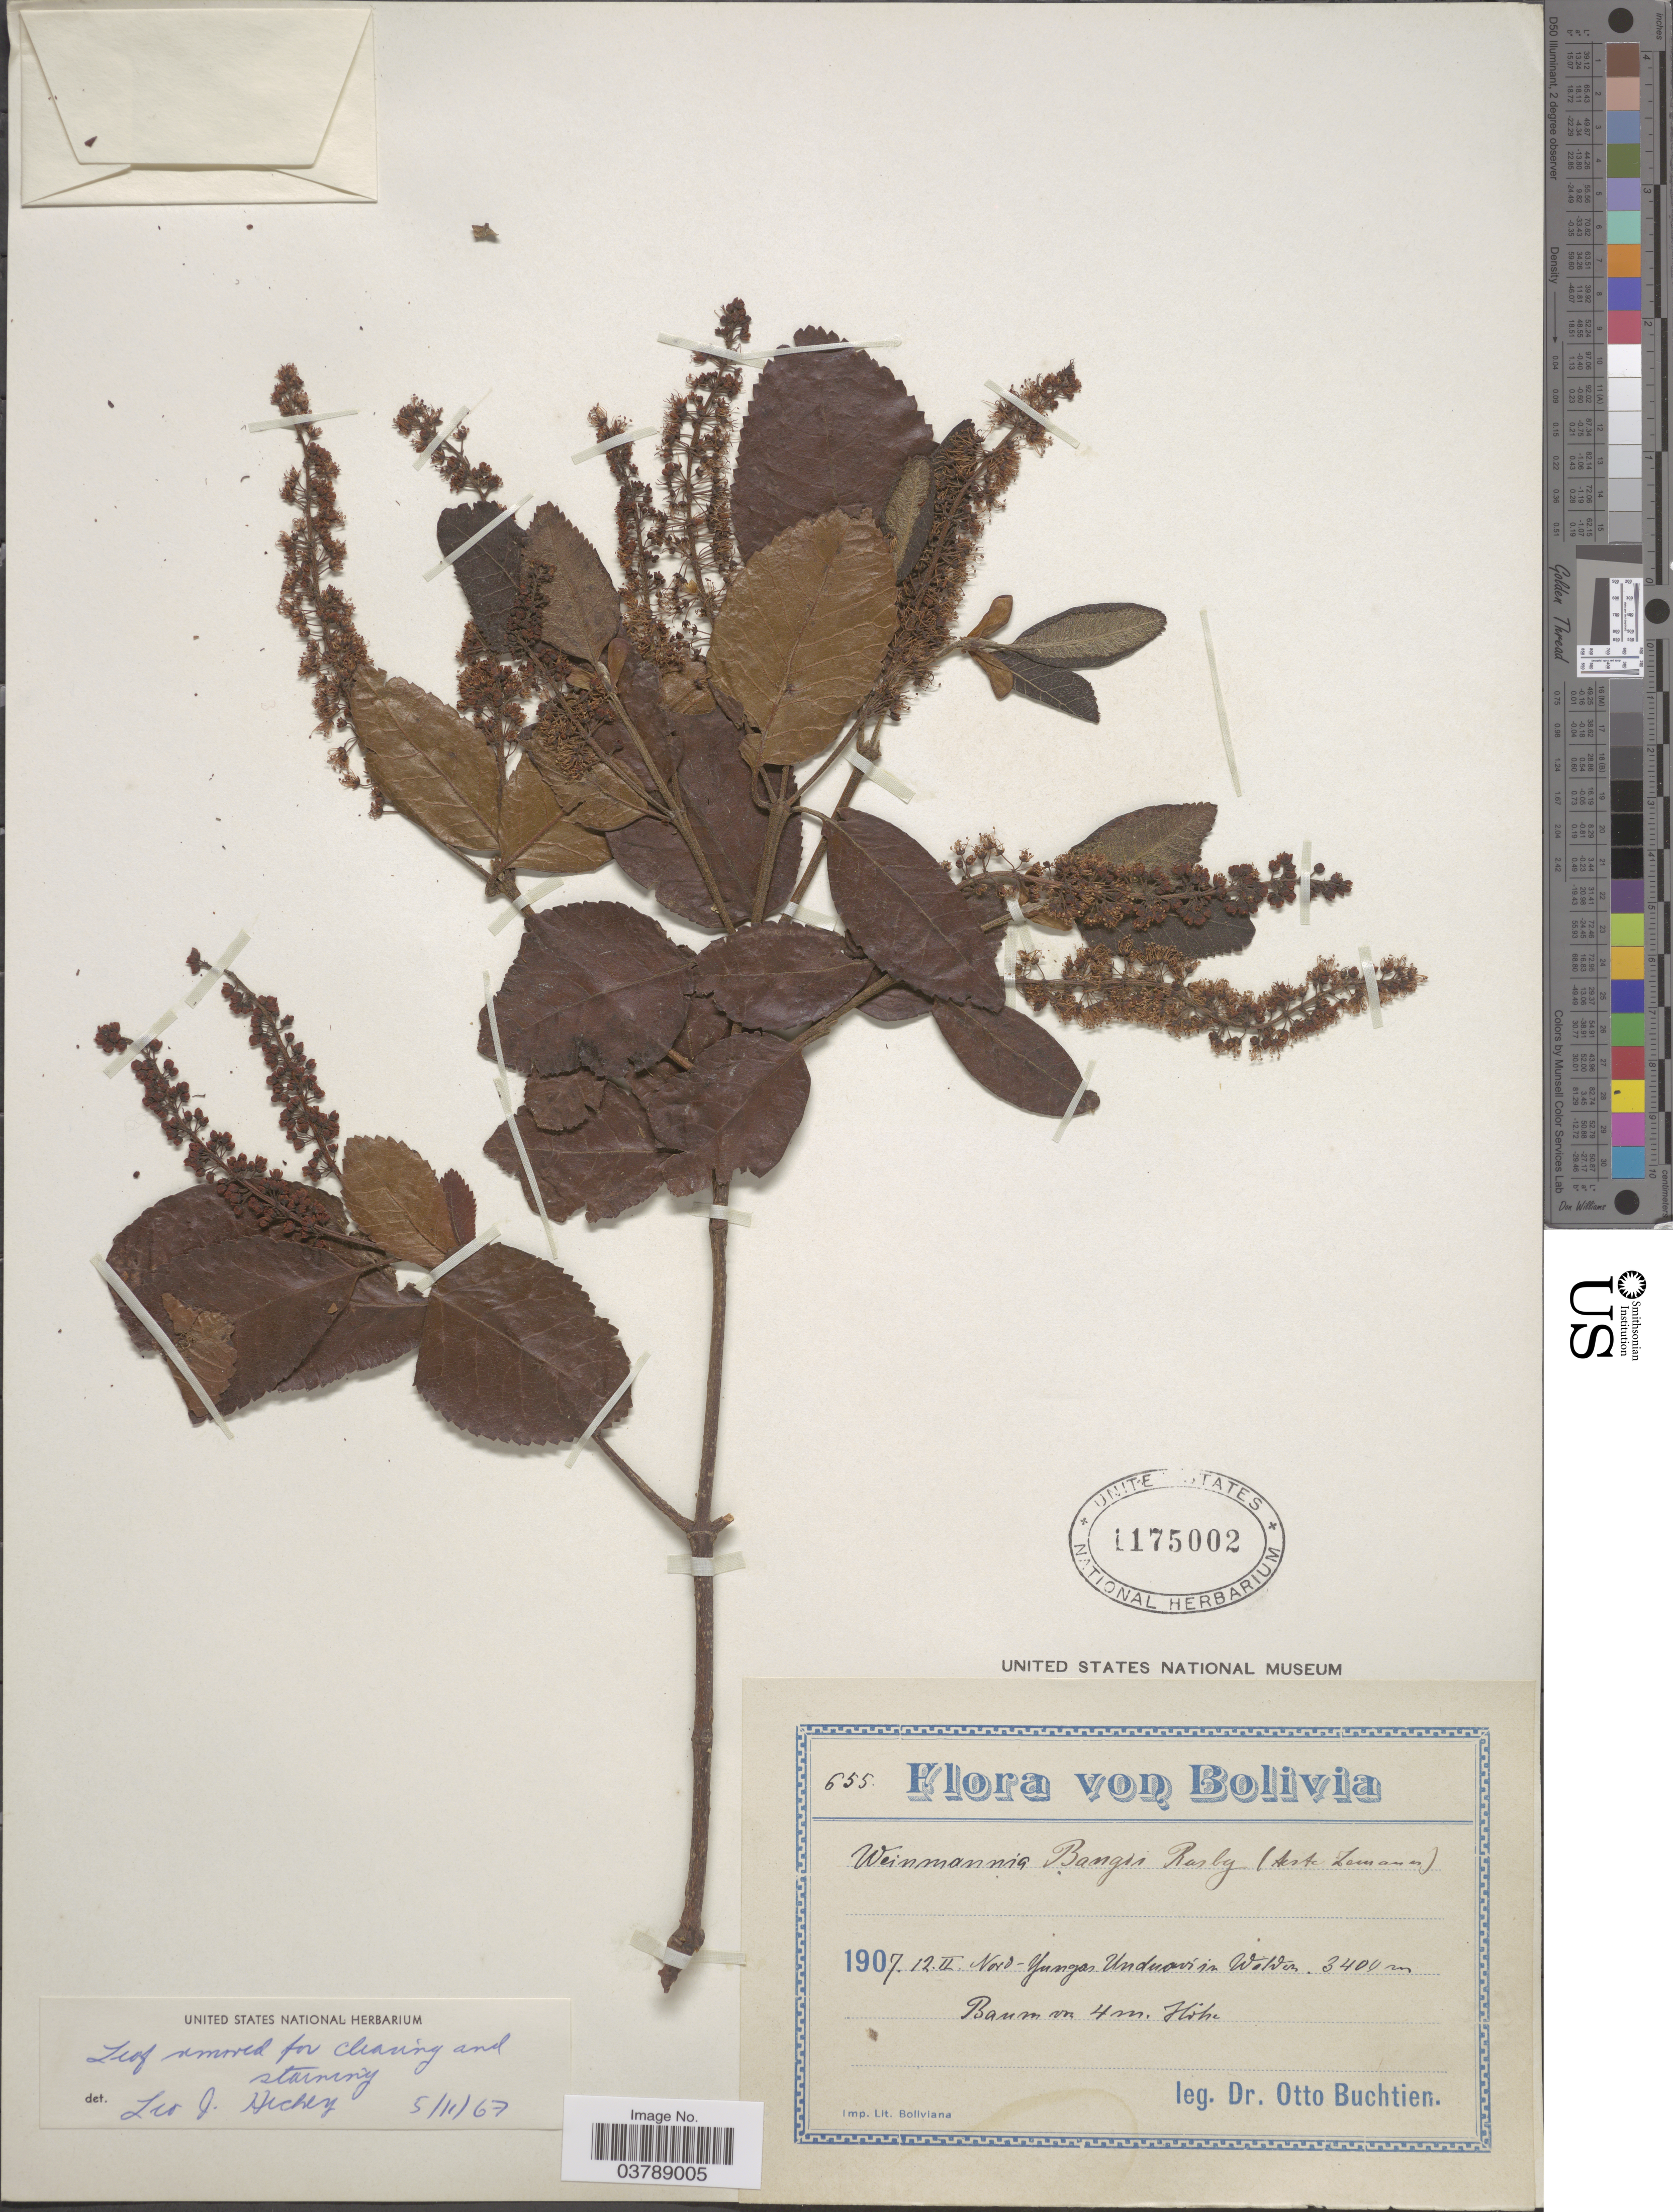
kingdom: Plantae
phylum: Tracheophyta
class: Magnoliopsida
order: Oxalidales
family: Cunoniaceae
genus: Weinmannia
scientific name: Weinmannia bangii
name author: Rusby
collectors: O. Buchtien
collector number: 655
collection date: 1907-02-12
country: Bolivia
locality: Nord-Yungas. Unduavi in Waldern.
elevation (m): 3400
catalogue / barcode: US 1175002